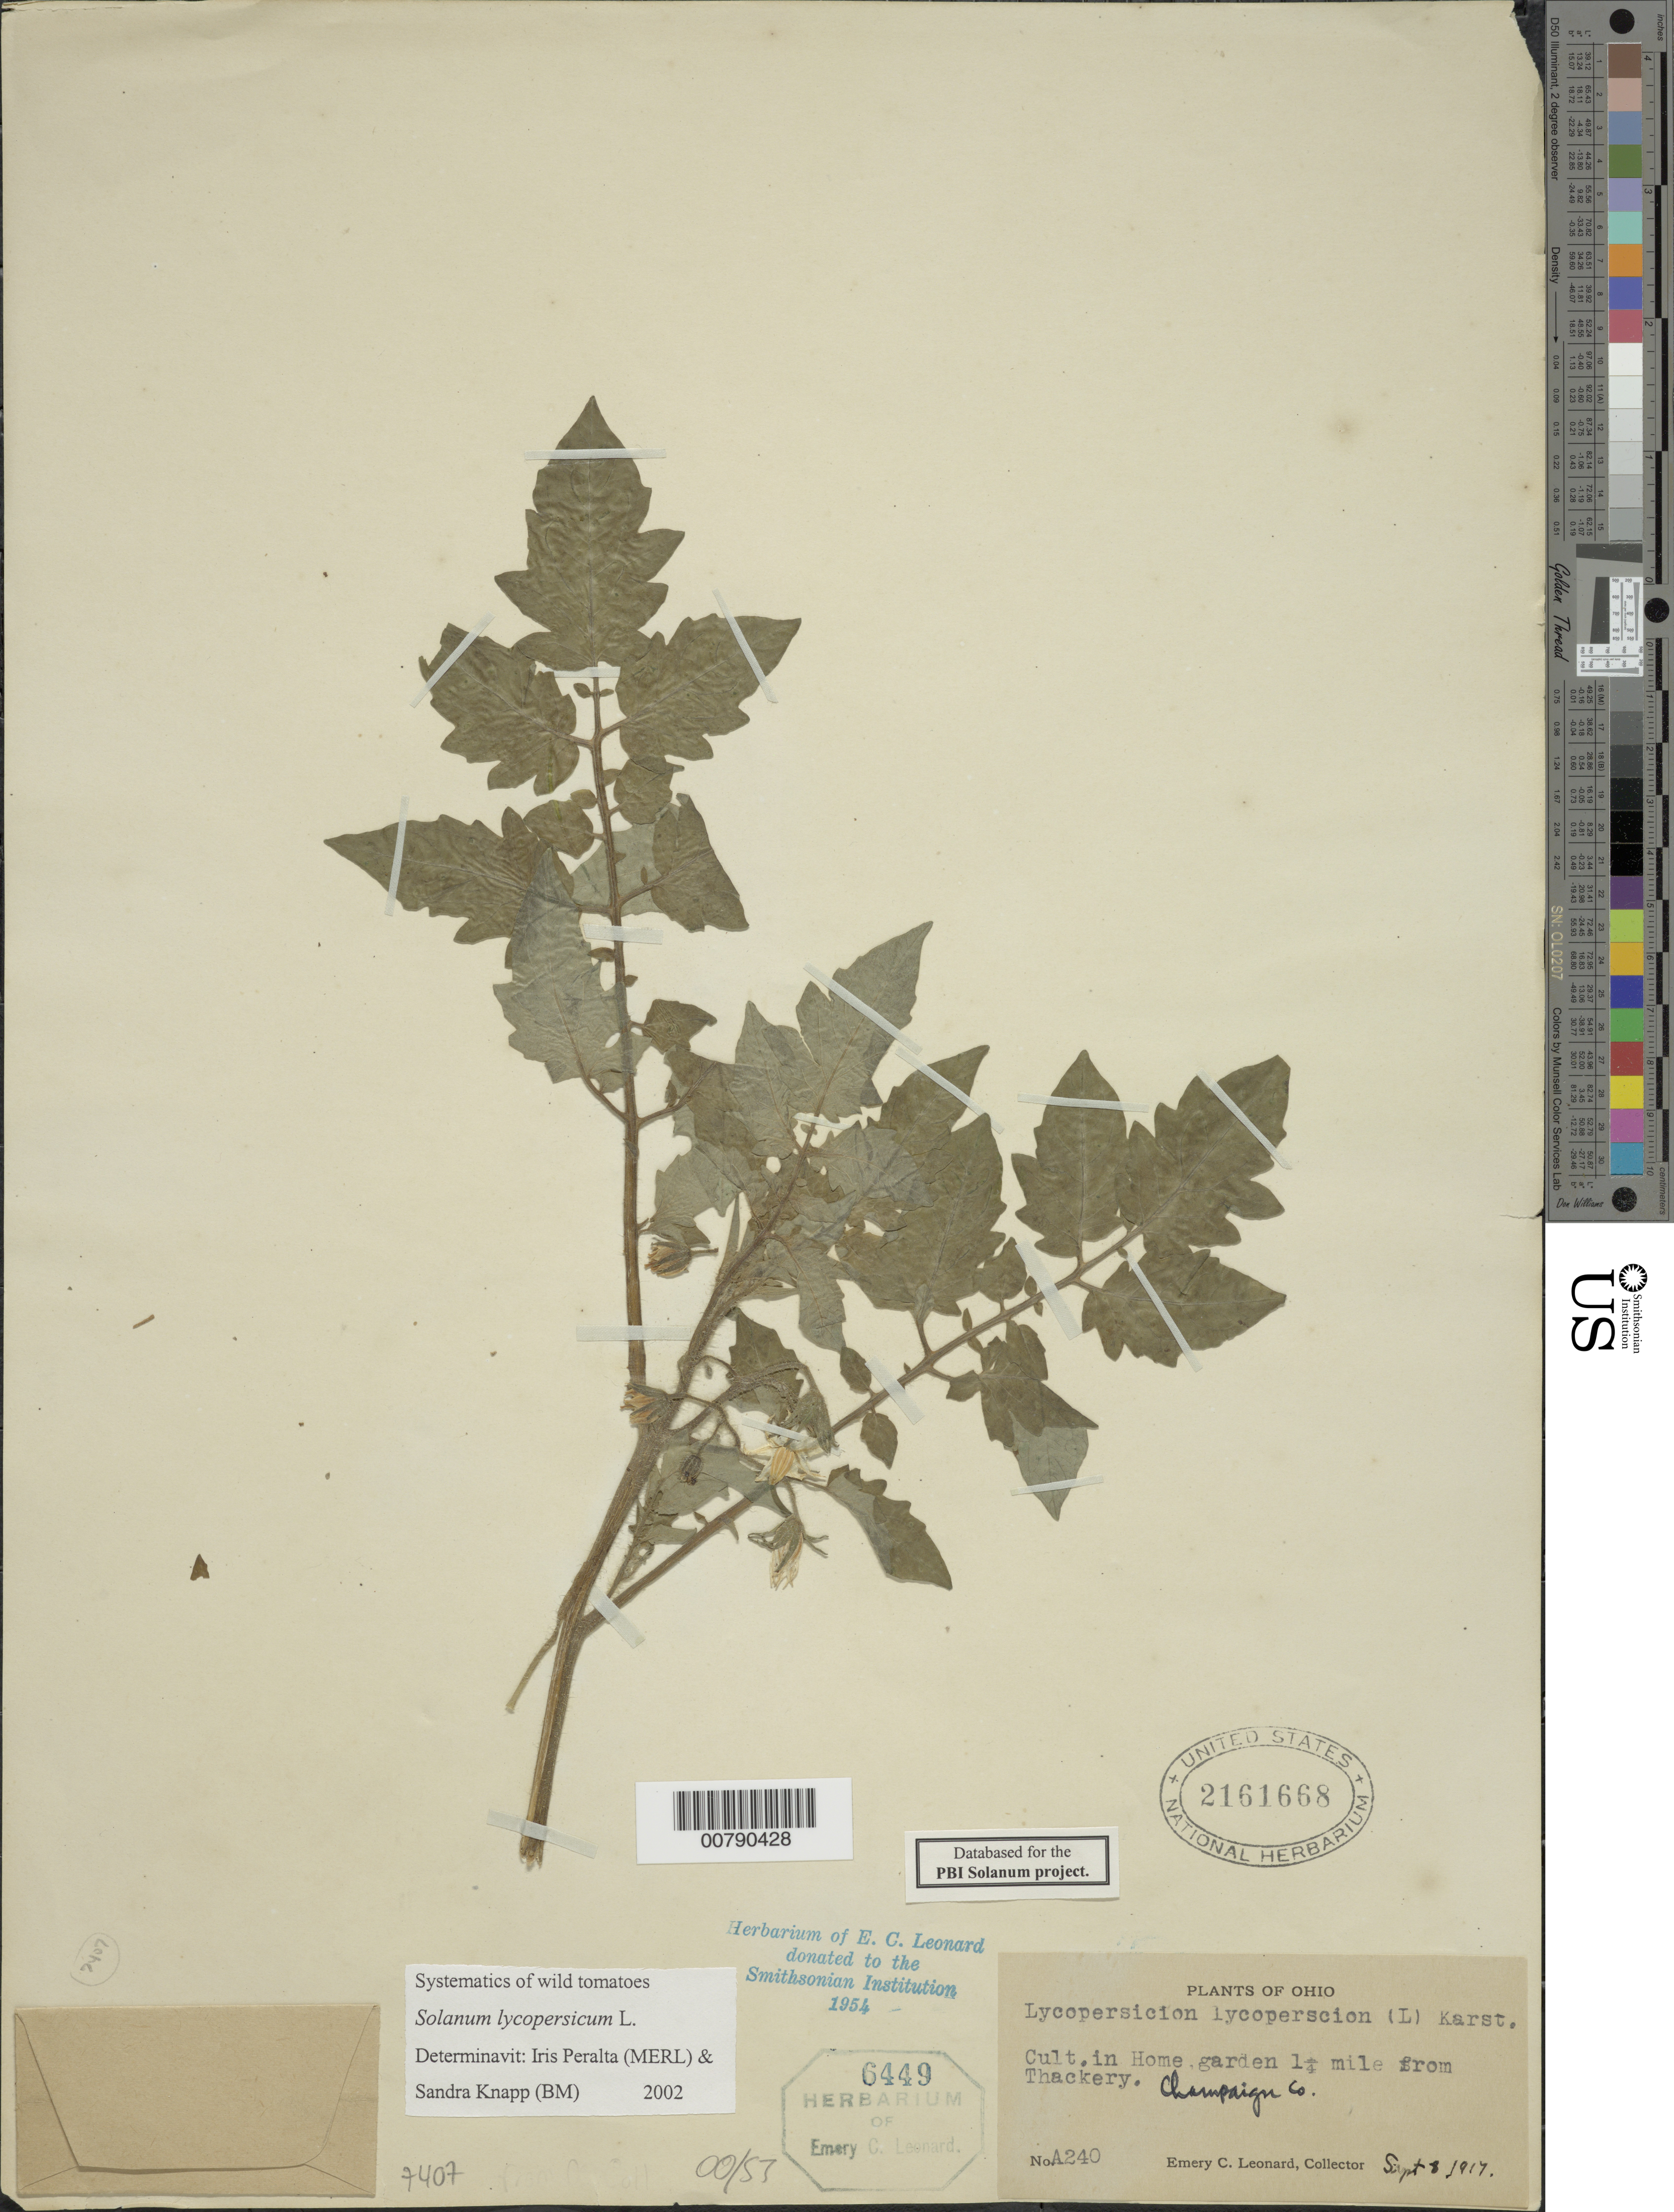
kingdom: Plantae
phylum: Tracheophyta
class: Magnoliopsida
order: Solanales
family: Solanaceae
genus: Solanum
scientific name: Solanum lycopersicum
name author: L.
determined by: Peralta, Iris E.; Knapp, S. D.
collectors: E. C. Leonard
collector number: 240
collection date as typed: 8 Sep 1917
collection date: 1917-09-08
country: United States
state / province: Ohio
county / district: Champaign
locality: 1 1/4 mile from Thackery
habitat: h: cultivated in family home garden;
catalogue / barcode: US 2161668